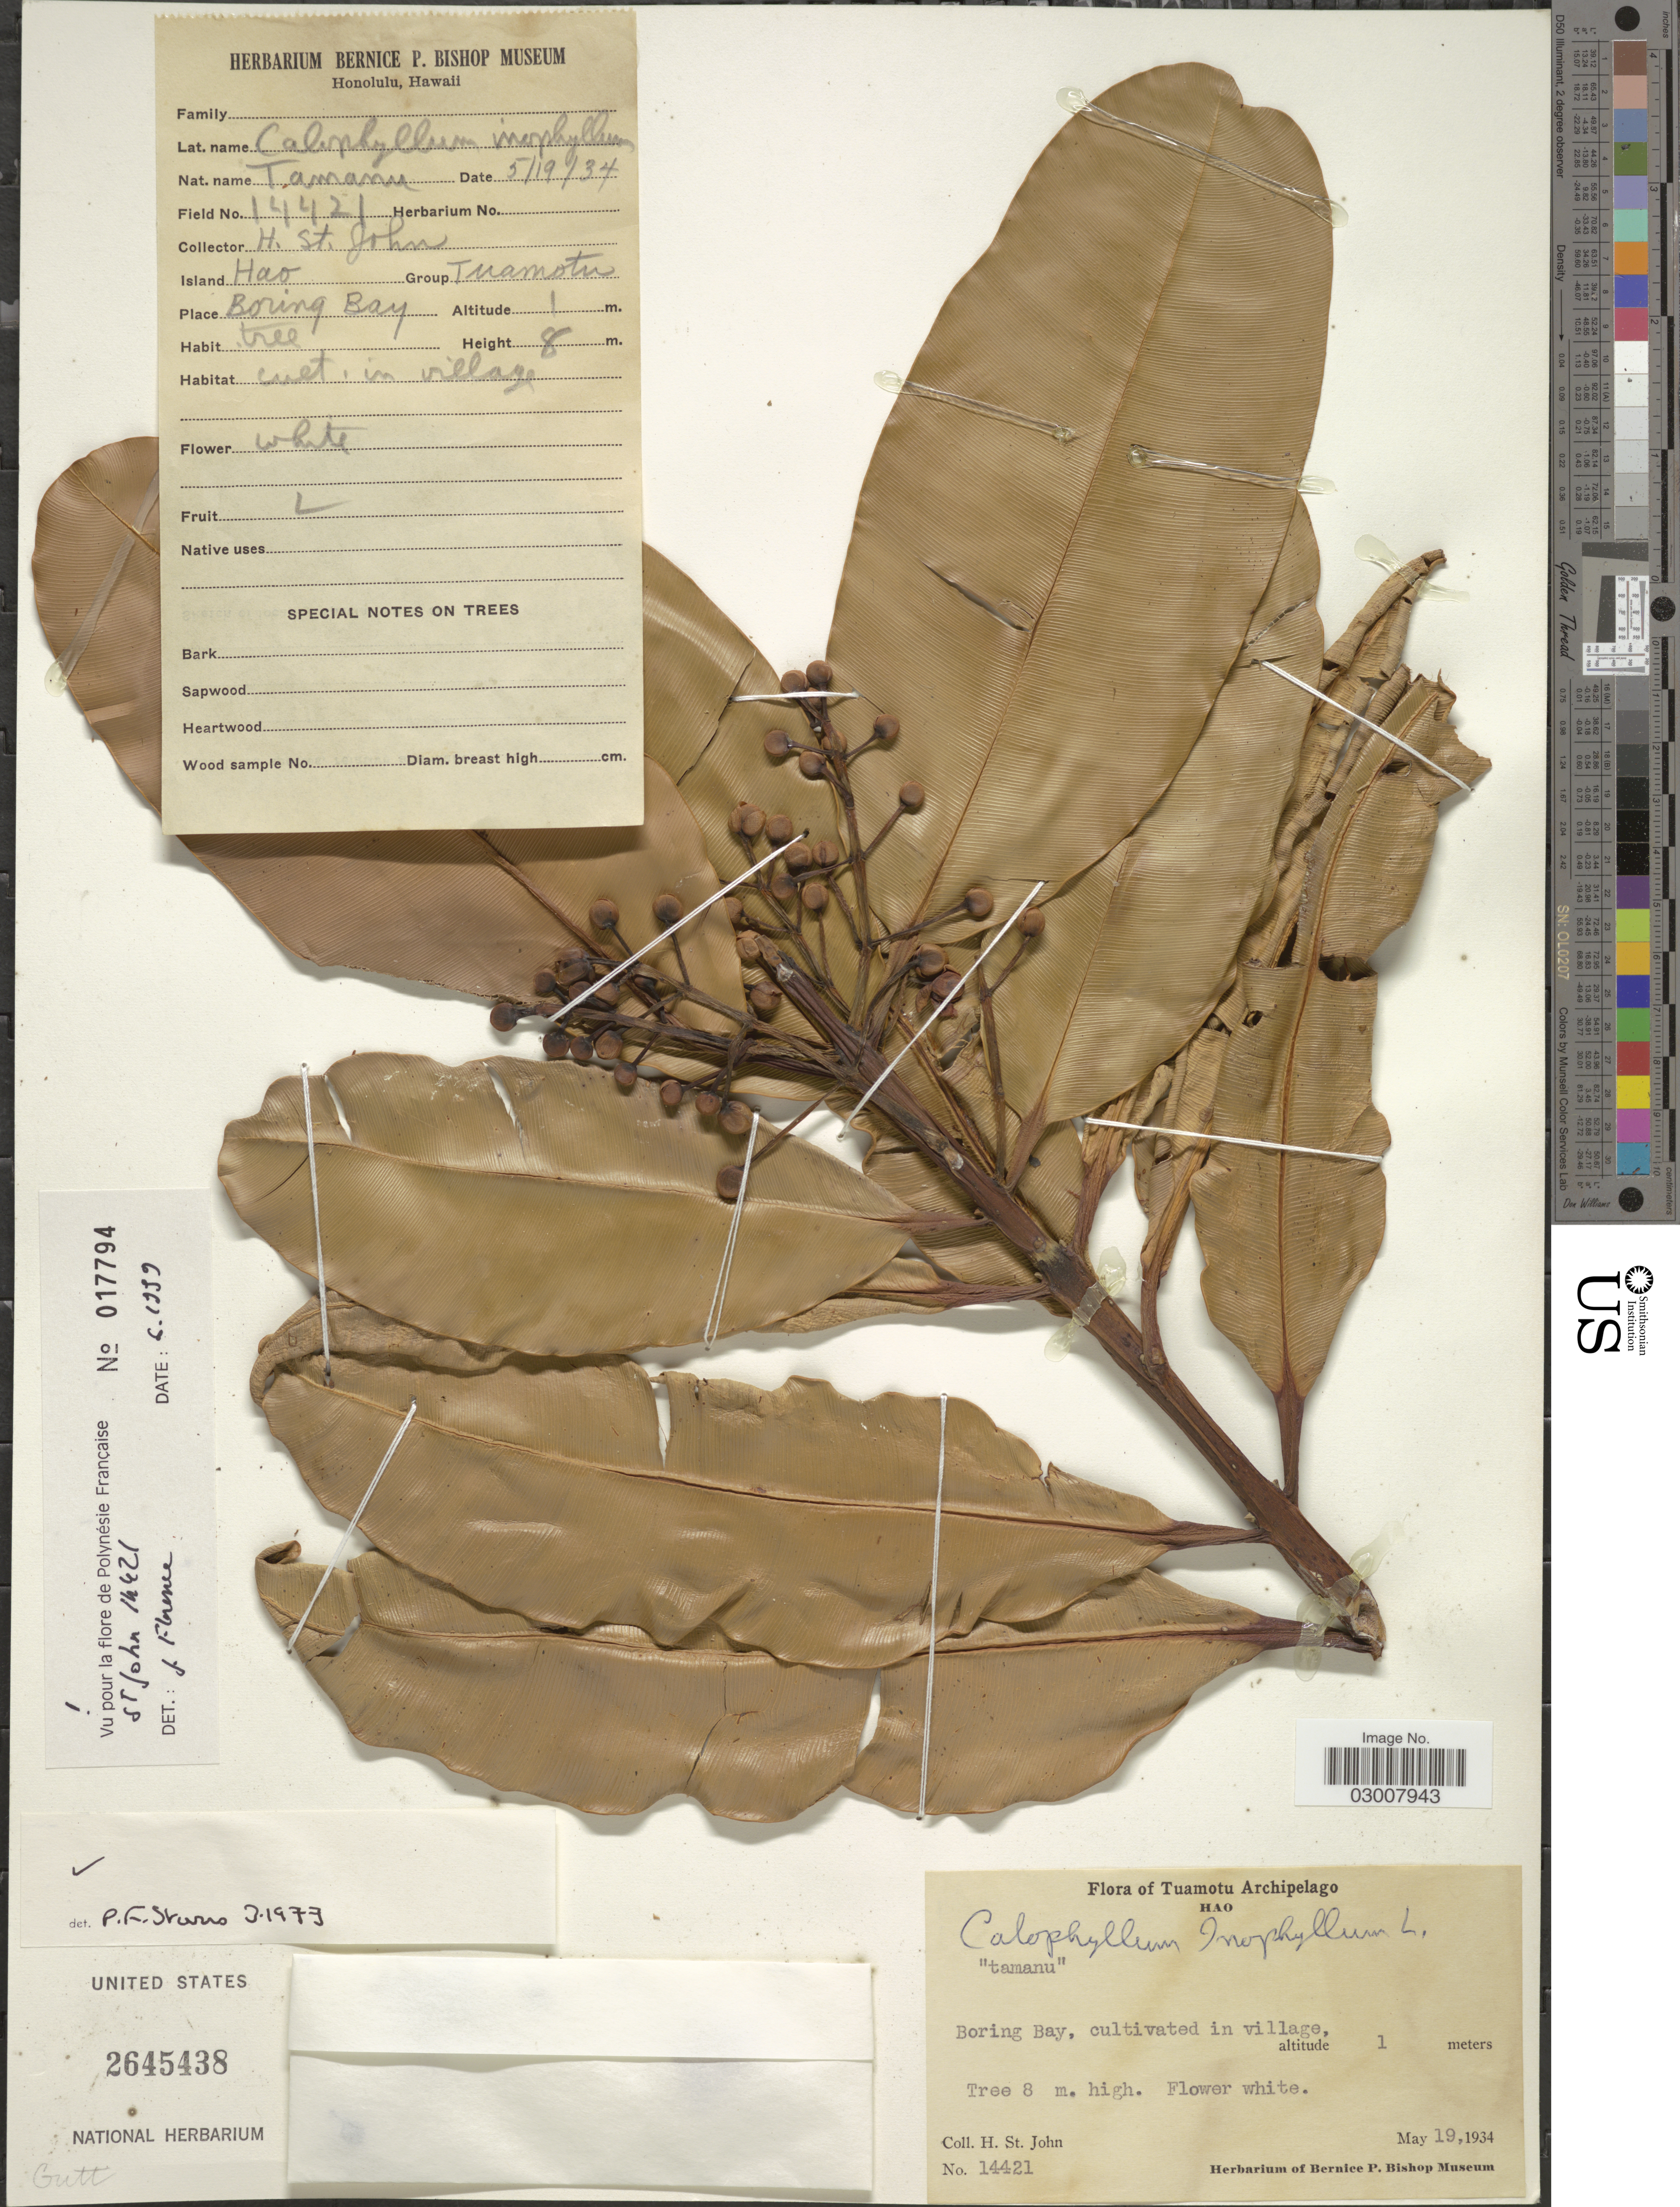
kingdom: Plantae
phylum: Tracheophyta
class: Magnoliopsida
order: Malpighiales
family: Calophyllaceae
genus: Calophyllum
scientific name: Calophyllum inophyllum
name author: L.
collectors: H. St. John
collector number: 14421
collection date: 1934-05-19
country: French Polynesia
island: Hao Atoll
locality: Tuamotu Archipelago. Hao. Boring Bay.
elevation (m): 1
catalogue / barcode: US 2645438